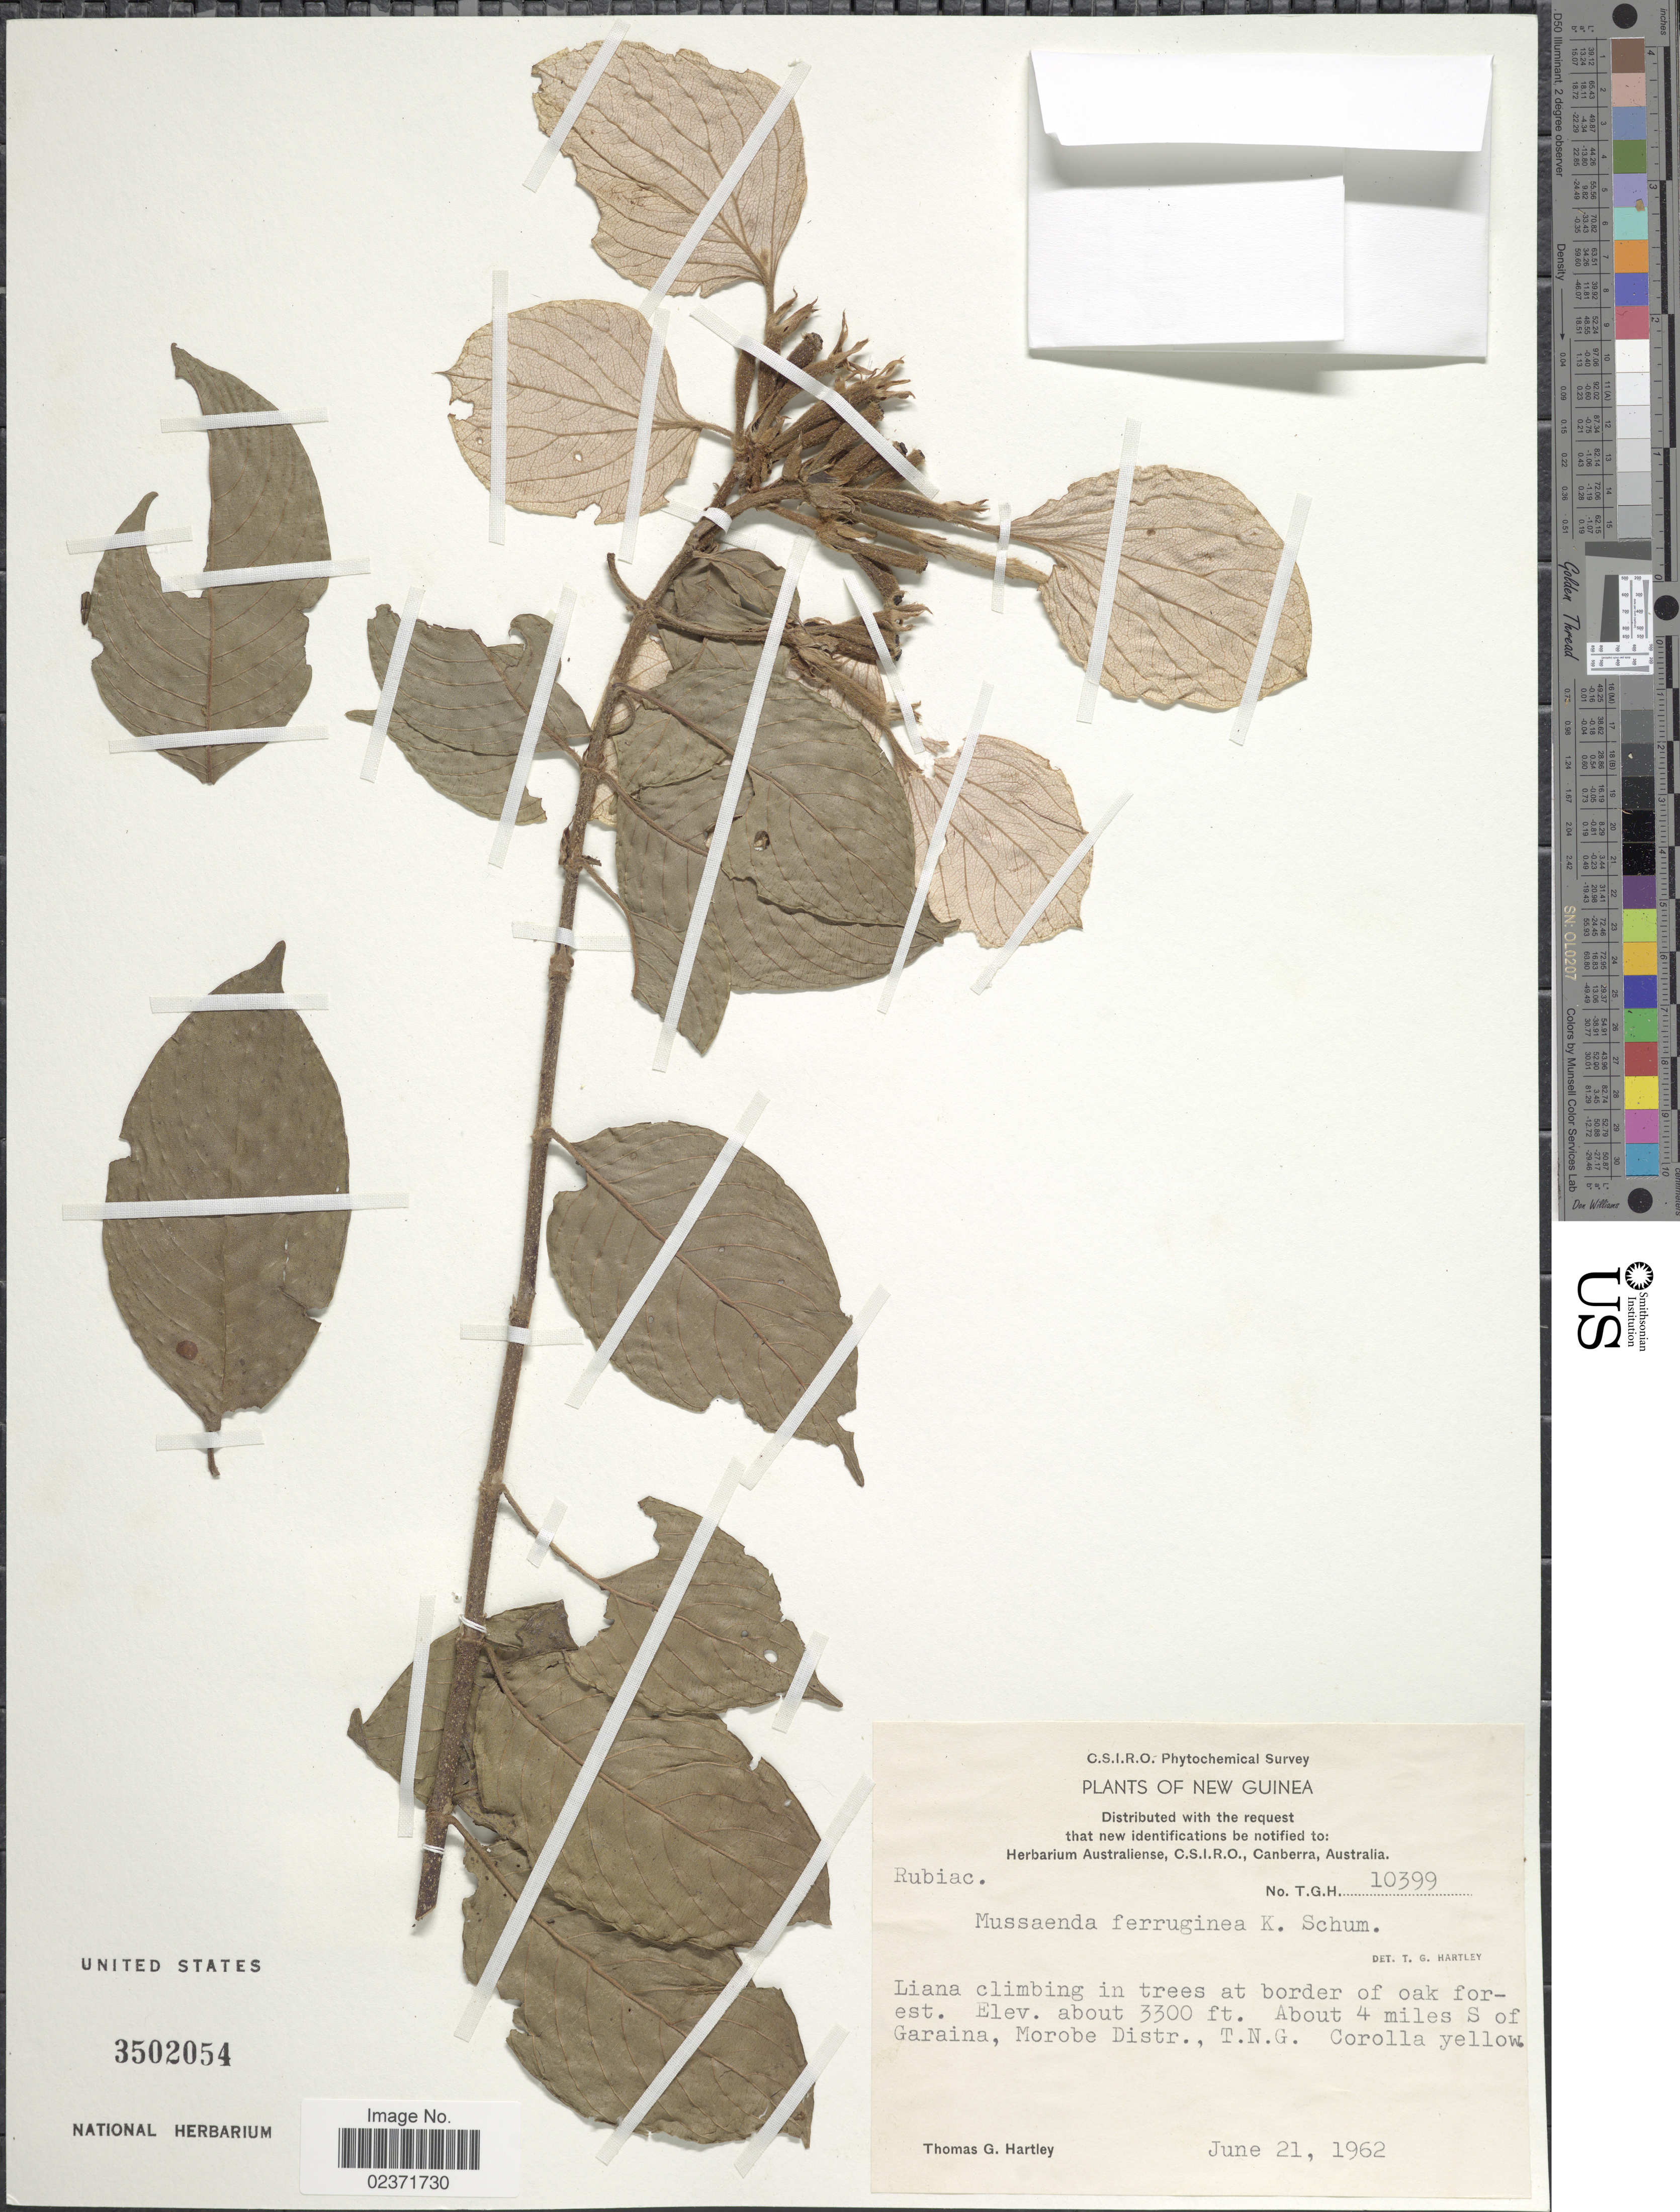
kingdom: Plantae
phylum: Tracheophyta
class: Magnoliopsida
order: Gentianales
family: Rubiaceae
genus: Mussaenda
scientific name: Mussaenda ferruginea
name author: K. Schum.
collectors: T. G. Hartley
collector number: T.G.H.10399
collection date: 1962-06-21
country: Papua New Guinea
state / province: Morobe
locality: New Guinea. At border of oak forest. About 4 miles S of Garaina, Morobe Distr., T.N.G.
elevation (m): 1006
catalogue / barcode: US 3502054